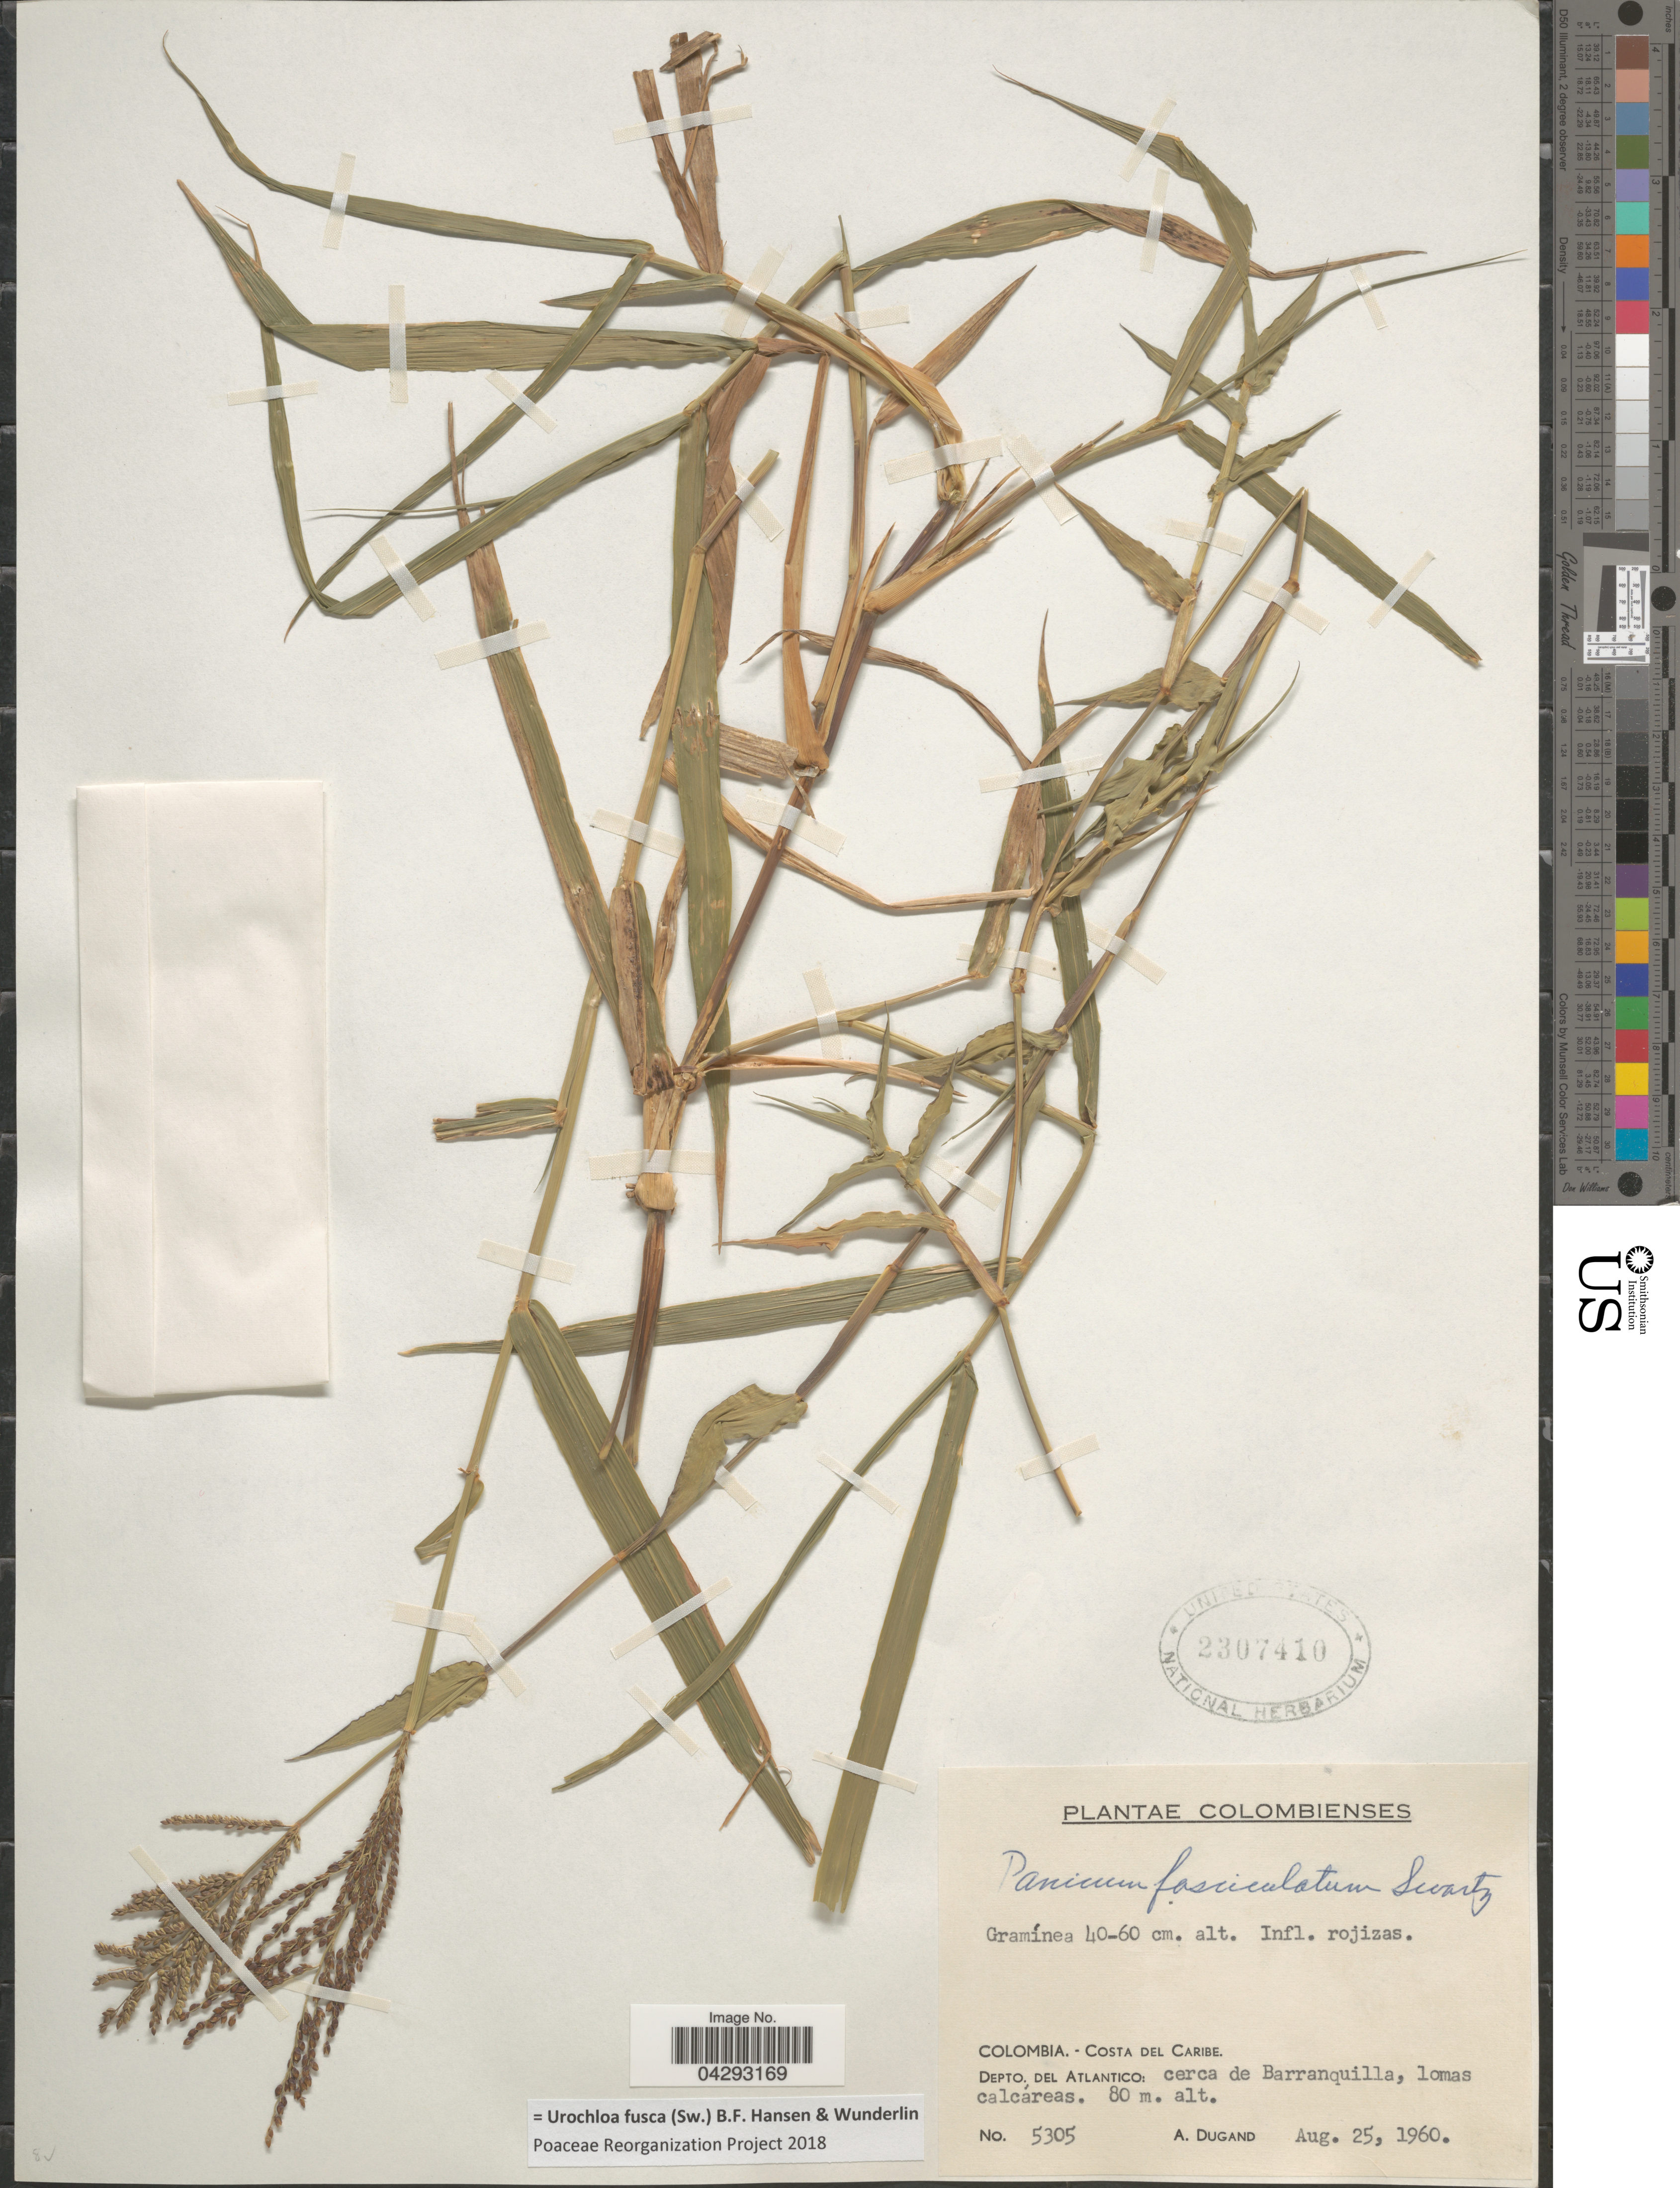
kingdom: Plantae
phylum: Tracheophyta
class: Liliopsida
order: Poales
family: Poaceae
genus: Urochloa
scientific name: Urochloa fusca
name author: (Sw.) B.F. Hansen & Wunderlin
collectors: A. Dugand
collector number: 5305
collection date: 1960-08-25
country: Colombia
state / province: Atlántico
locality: Costa del Caribe. Depto. del Atlantico: cerca de Barranquilla, lomas calcáreas.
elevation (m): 80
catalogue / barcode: US 2307410